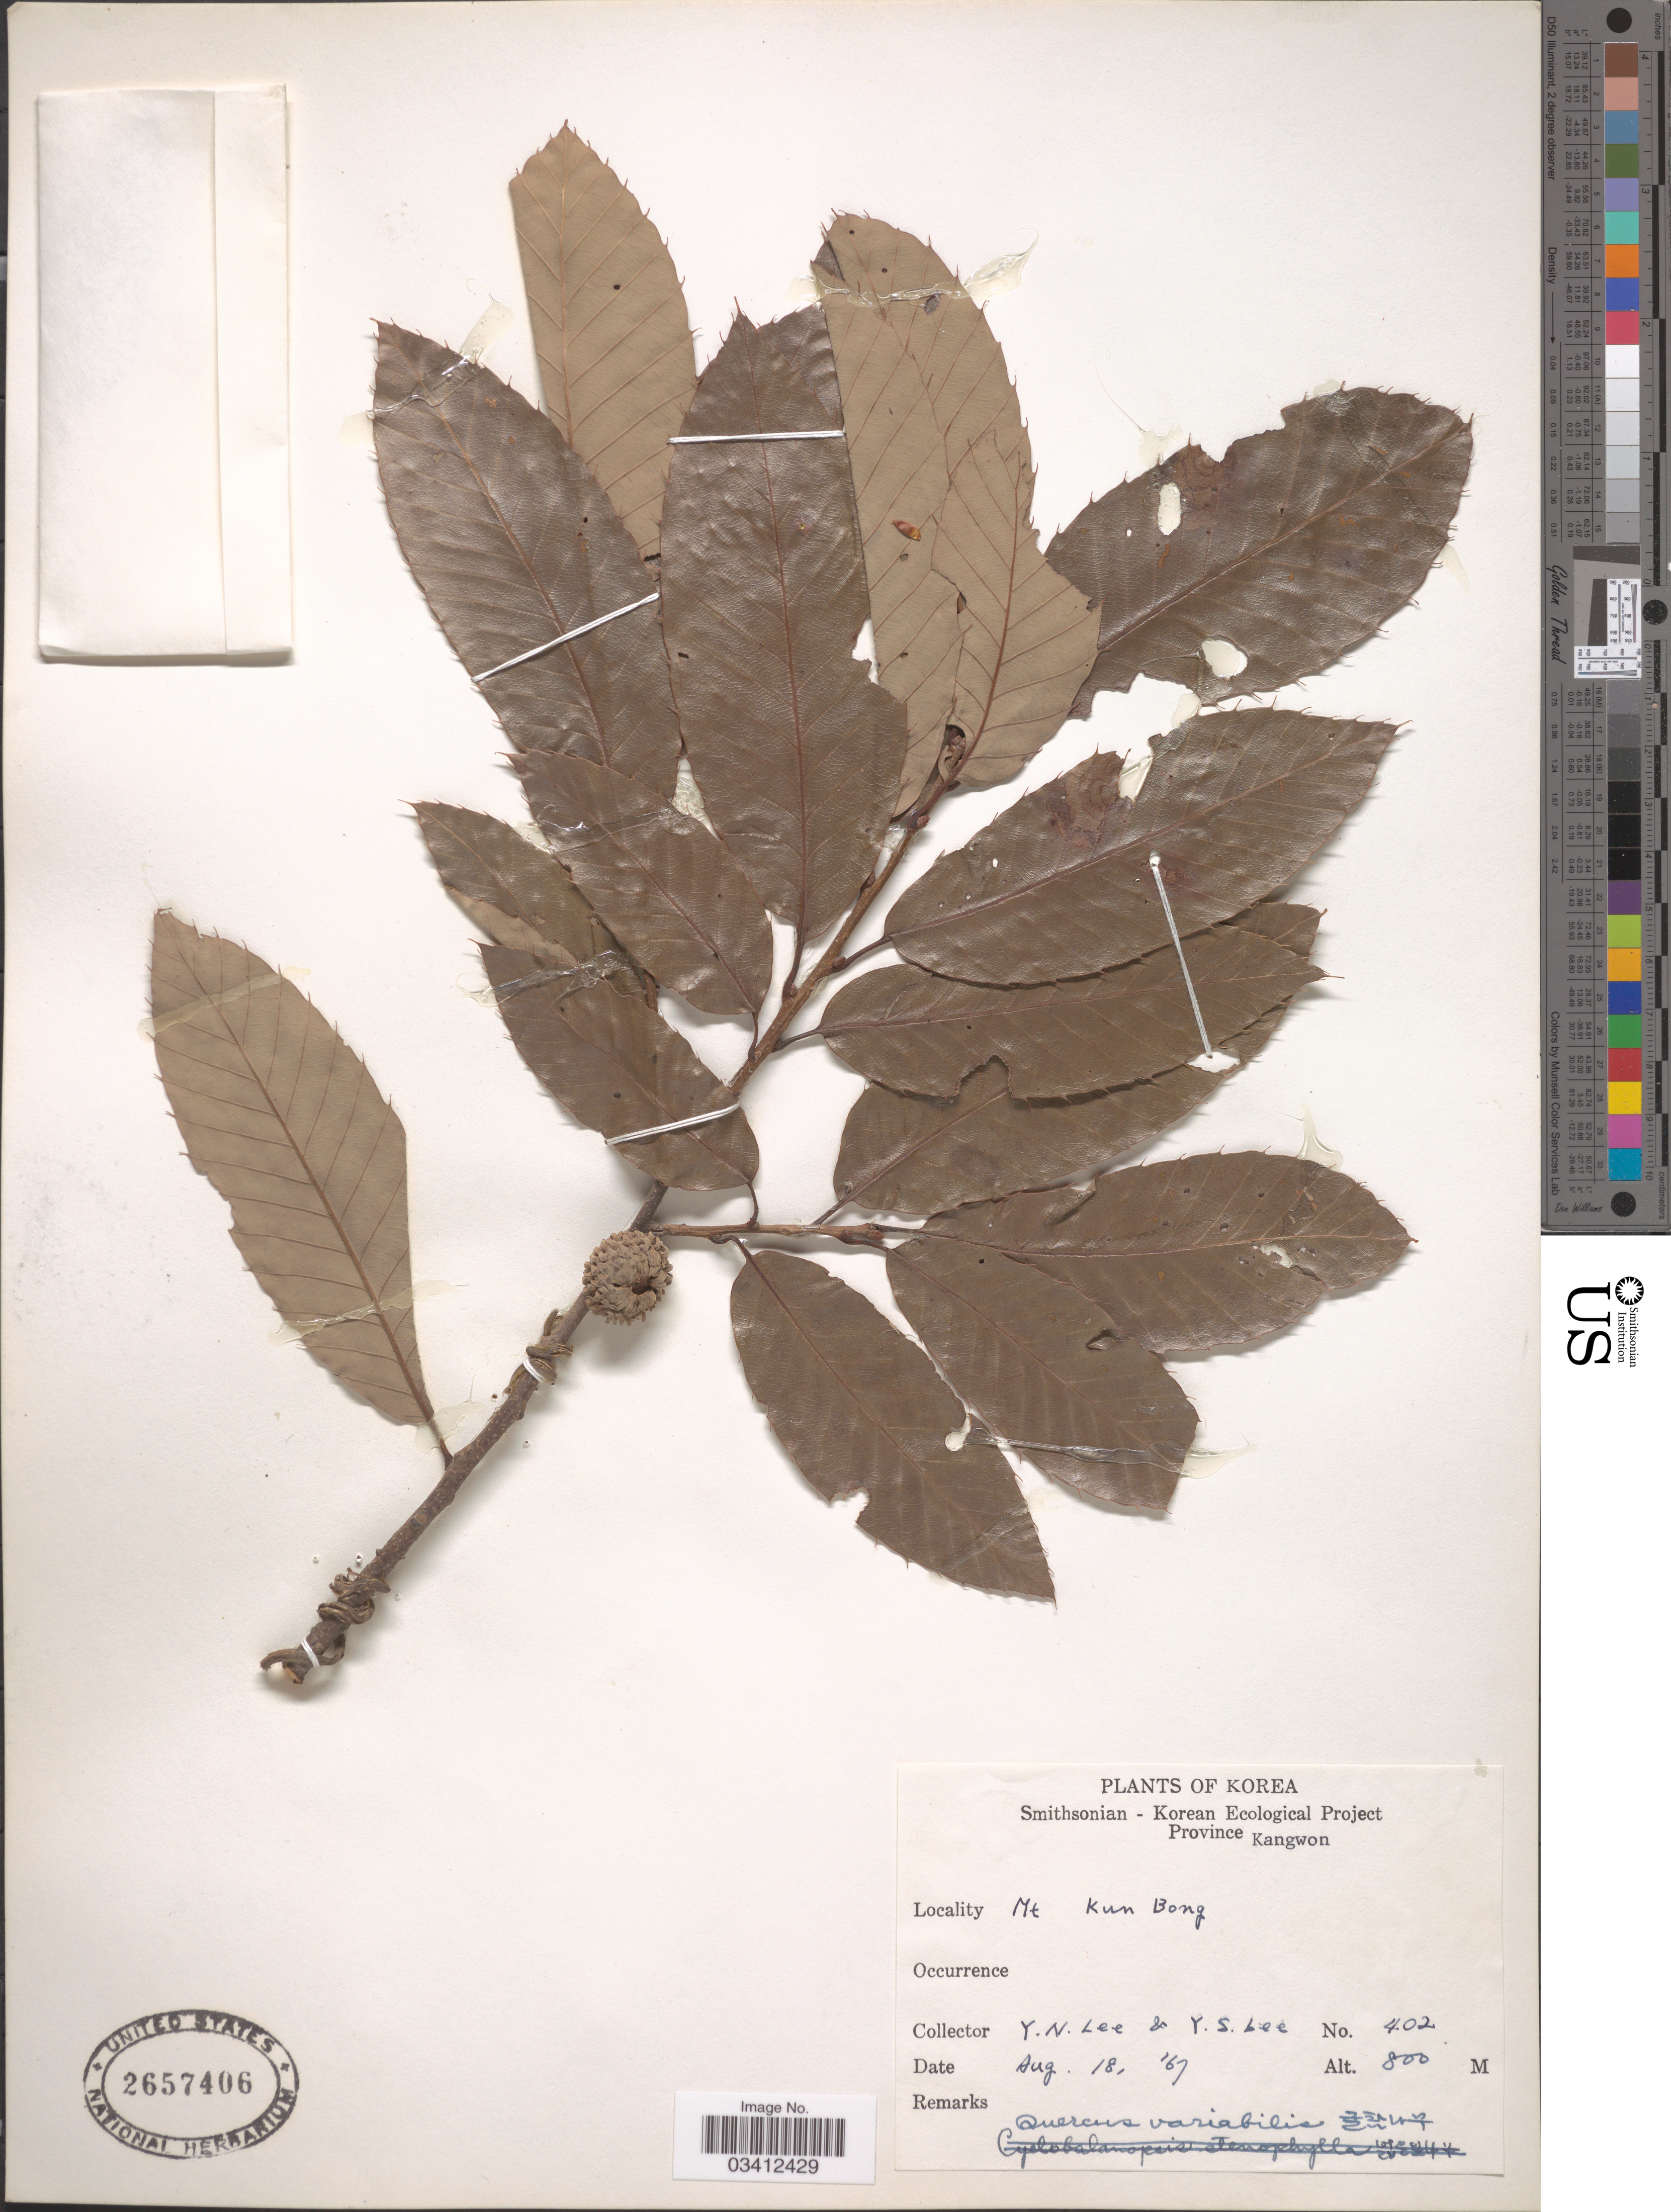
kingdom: Plantae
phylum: Tracheophyta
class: Magnoliopsida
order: Fagales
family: Fagaceae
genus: Quercus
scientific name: Quercus variabilis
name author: Blume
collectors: Y. N. Lee & Y. S. Lee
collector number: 402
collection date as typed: Transcribed d/m/y: 18/8/67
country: North Korea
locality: Mt Kun Bong.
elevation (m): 800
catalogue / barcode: US 2657406